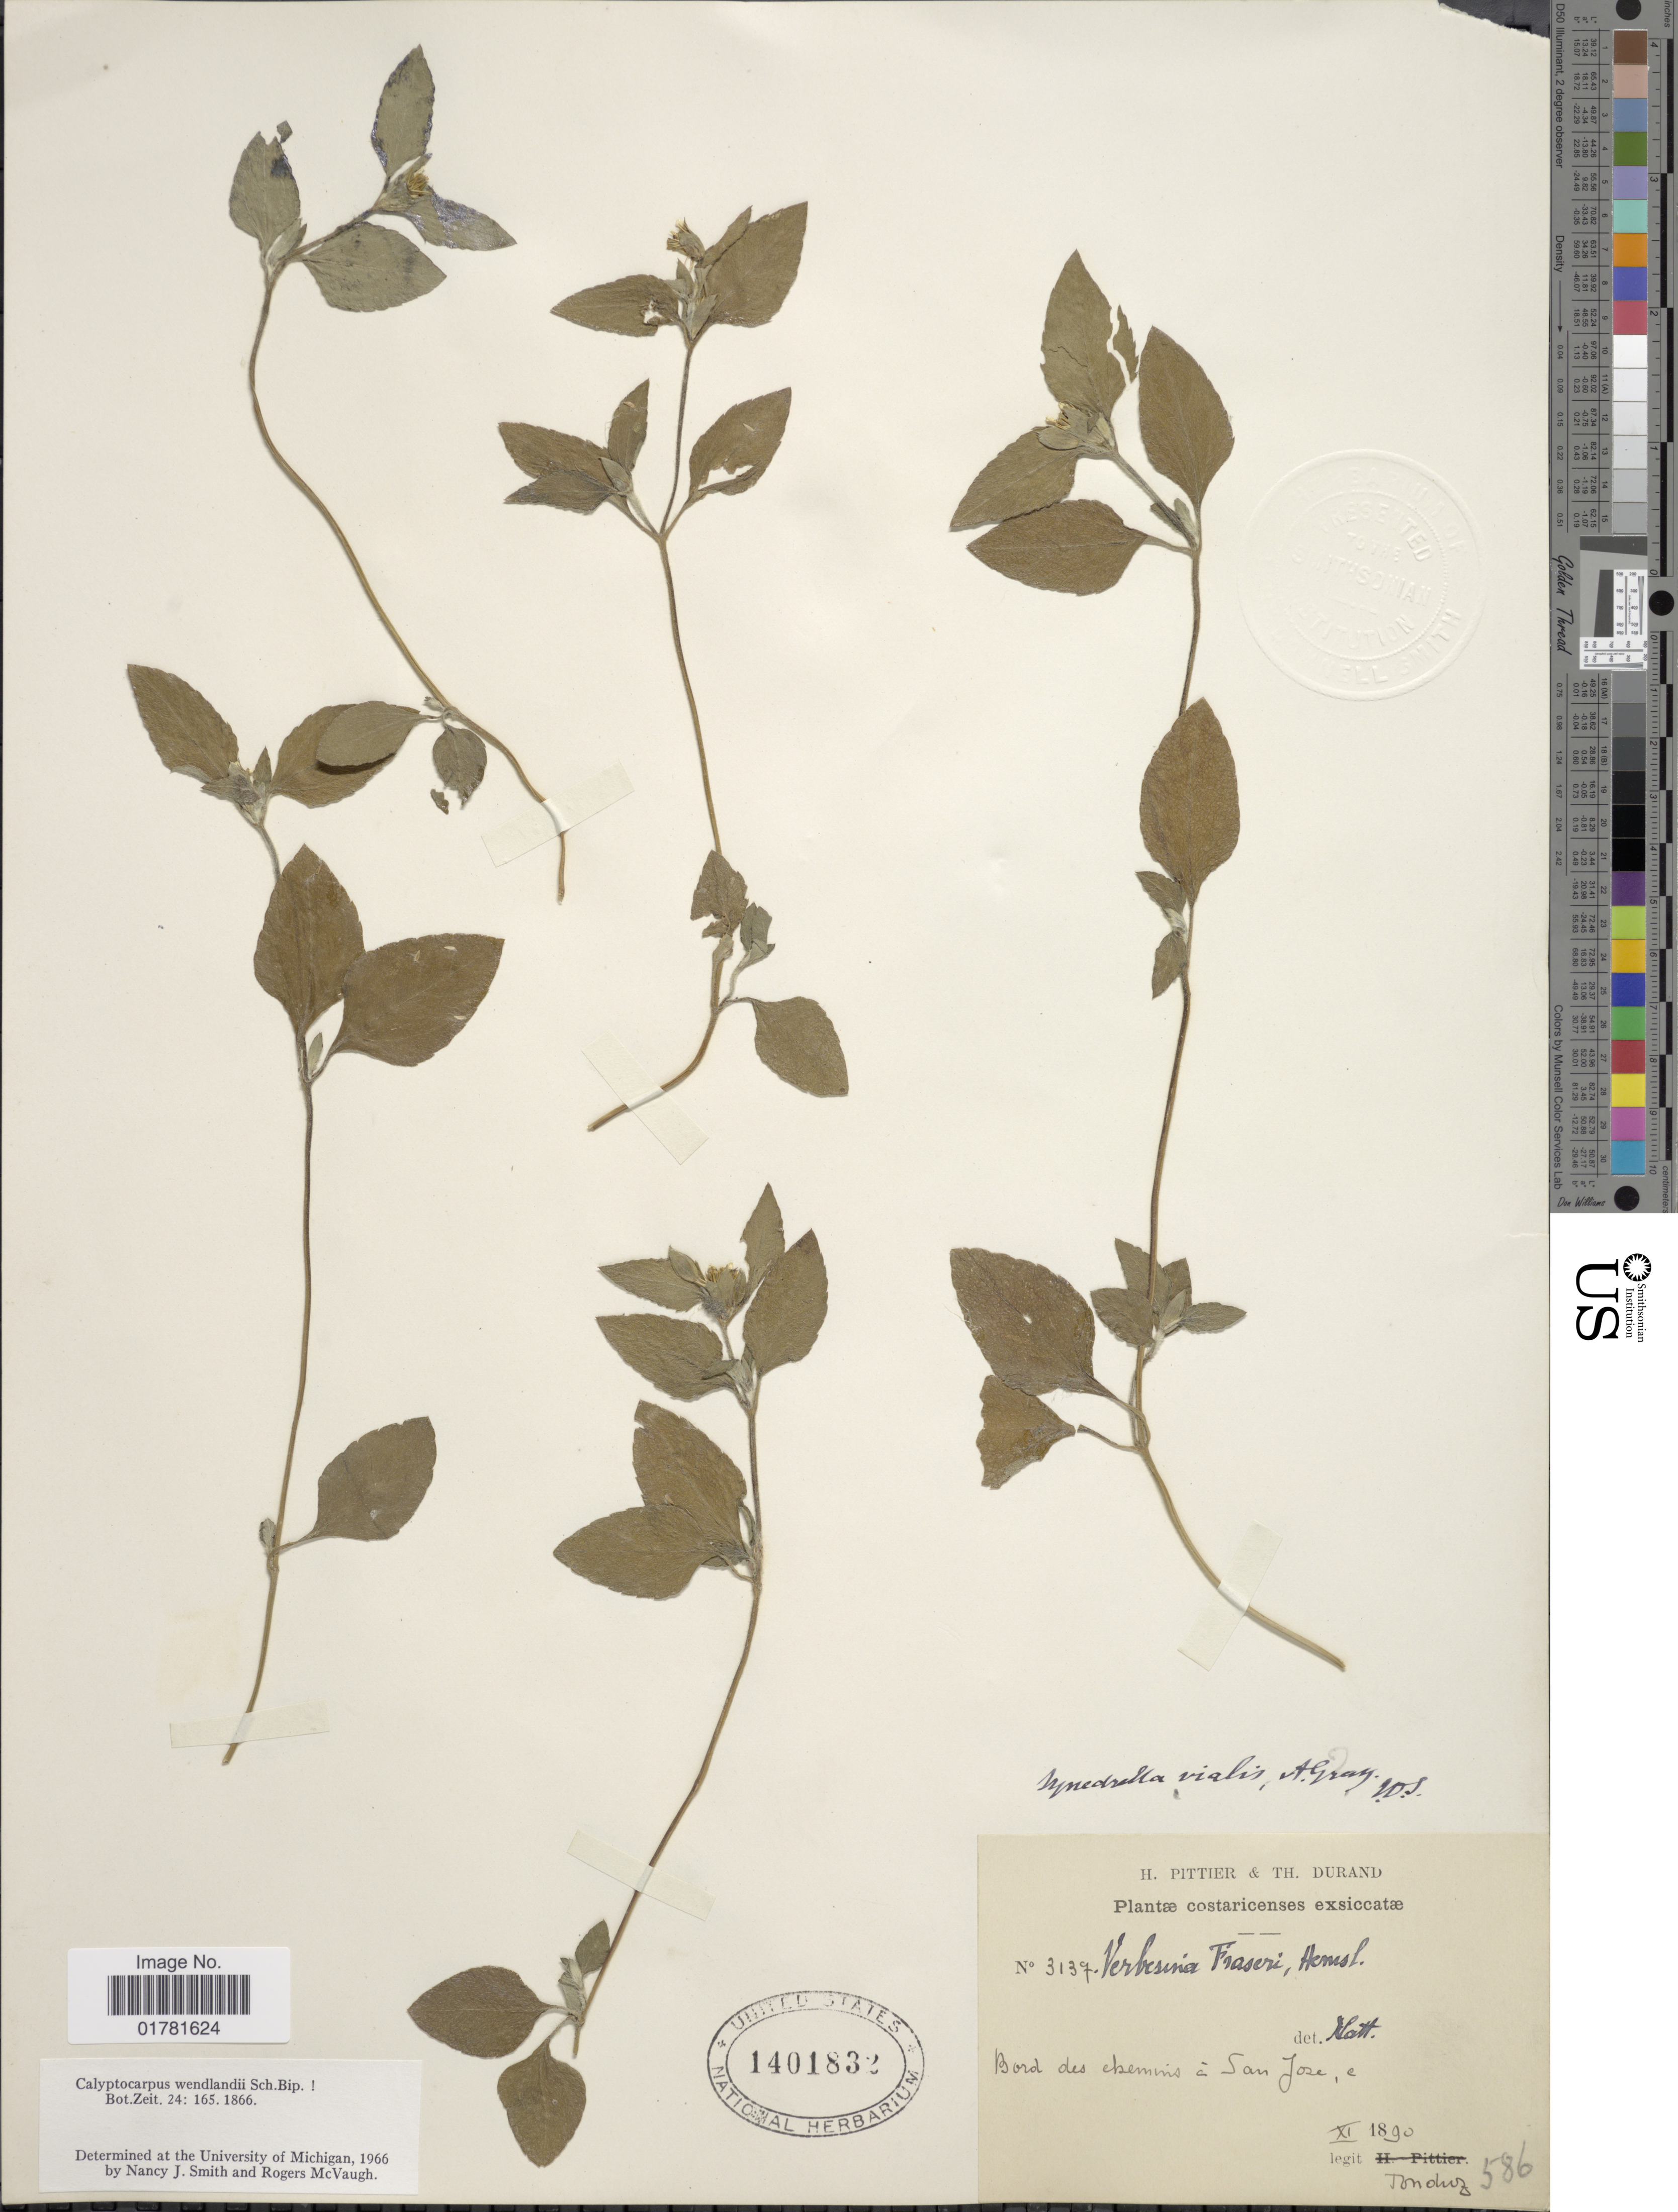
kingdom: Plantae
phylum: Tracheophyta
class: Magnoliopsida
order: Asterales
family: Asteraceae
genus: Calyptocarpus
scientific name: Calyptocarpus wendlandii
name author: Sch. Bip.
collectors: A. Tonduz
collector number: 3137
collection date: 1890-11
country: Costa Rica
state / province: San José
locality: Bord des chemins á San Jose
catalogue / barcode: US 1401832